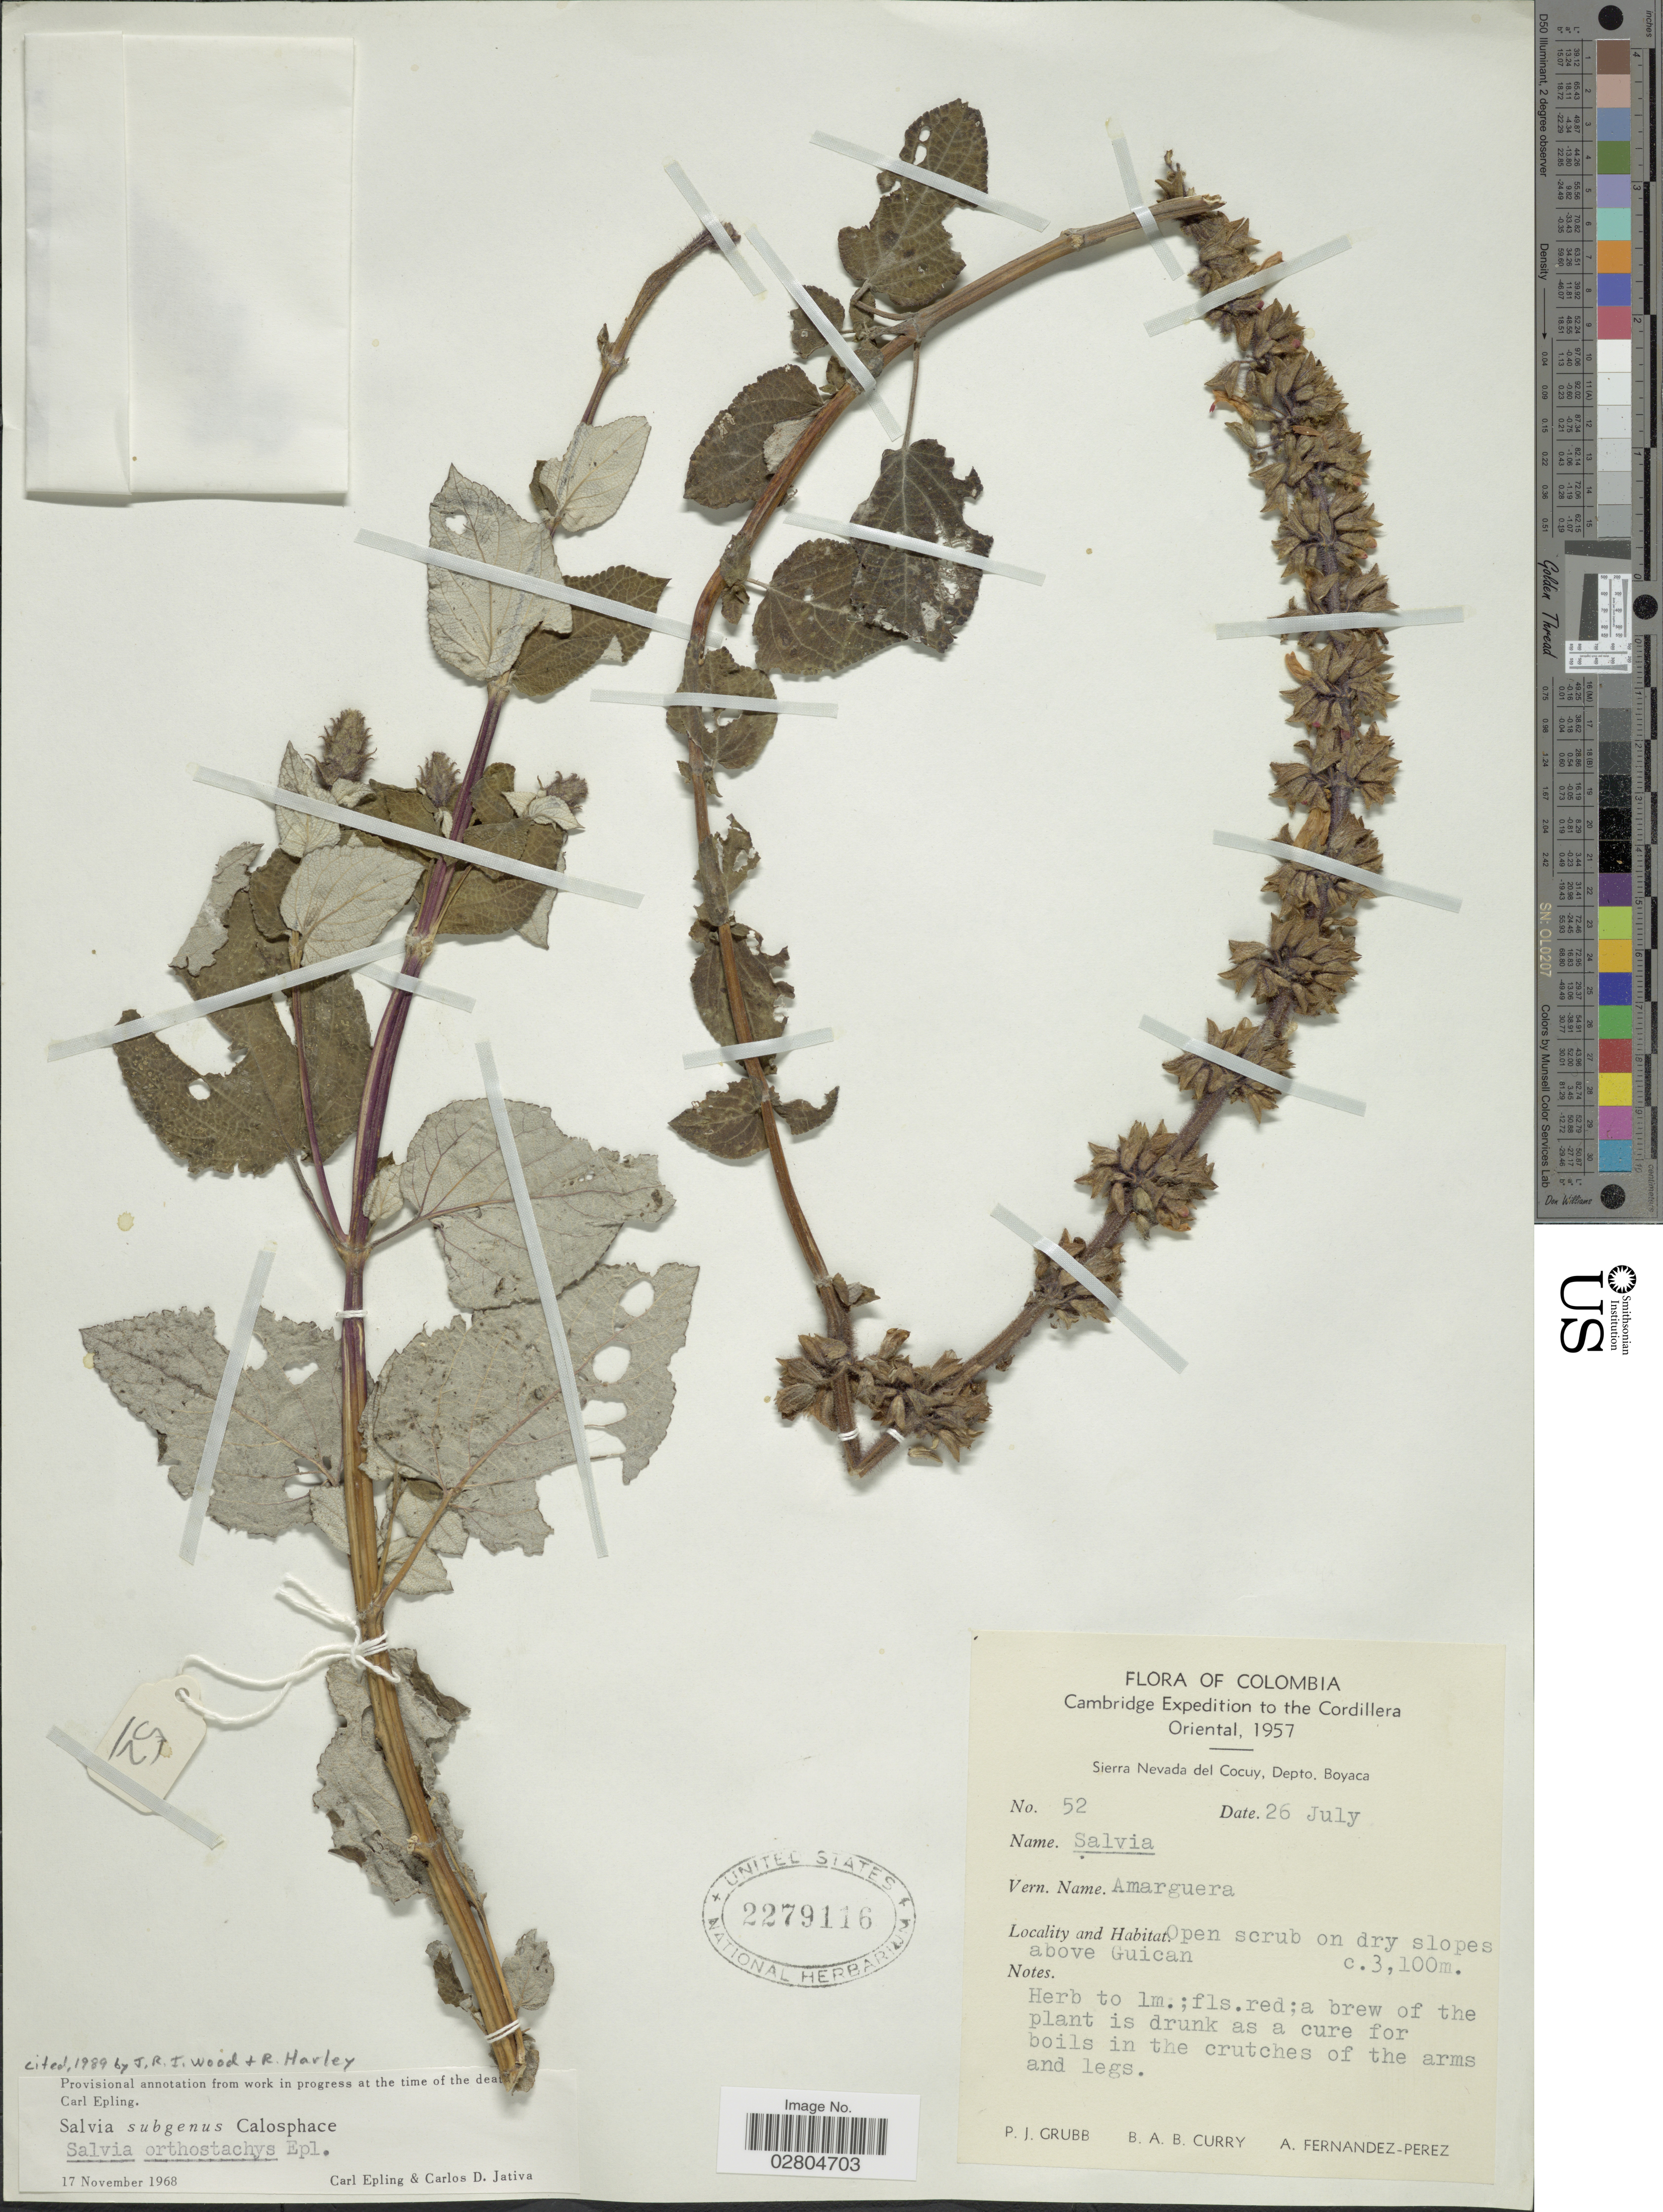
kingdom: Plantae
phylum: Tracheophyta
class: Magnoliopsida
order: Lamiales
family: Lamiaceae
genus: Salvia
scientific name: Salvia orthostachys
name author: Epling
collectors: P. J. Grubb, B. A. B. Curry & A. Fernández-Pérez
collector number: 52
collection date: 1957-07-26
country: Colombia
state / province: Boyacá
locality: Cordillera Oriental. Sierra Nevada del Cocuy, Depto. Boyaca. Open scrub on dry slopes above Guican.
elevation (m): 3100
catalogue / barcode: US 2279116